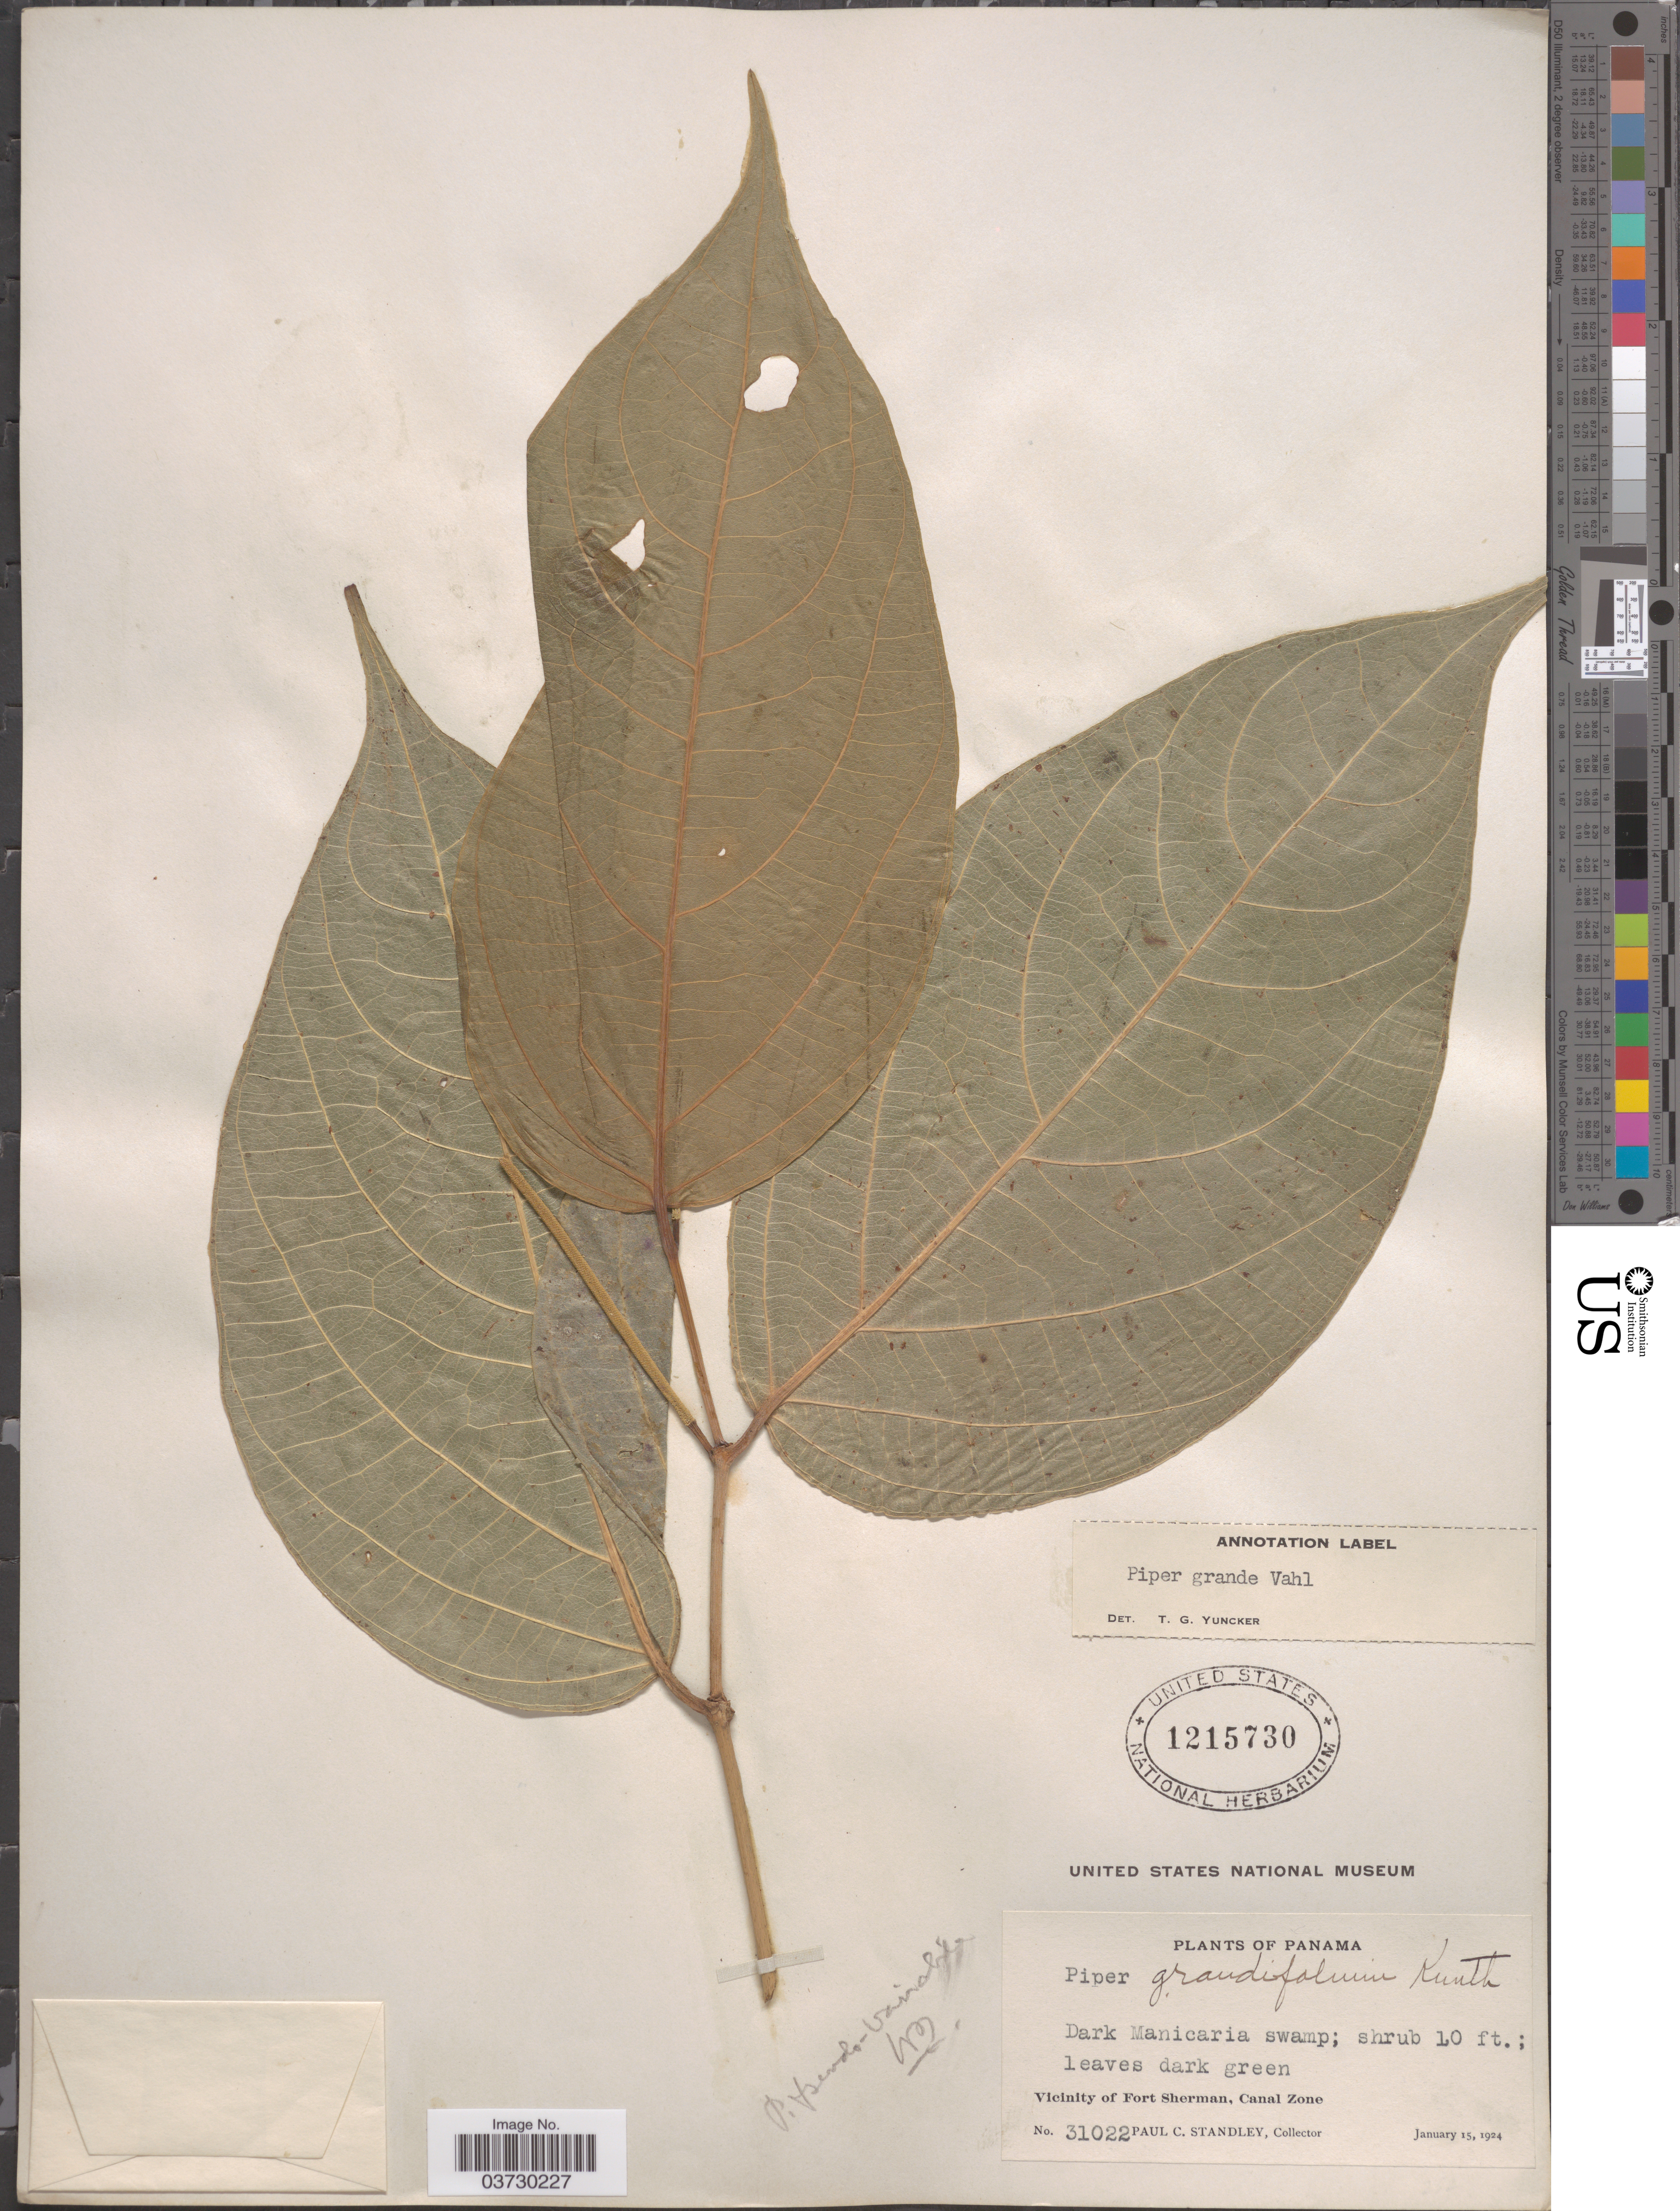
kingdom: Plantae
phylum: Tracheophyta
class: Magnoliopsida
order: Piperales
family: Piperaceae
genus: Piper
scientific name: Piper grande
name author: Vahl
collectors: P. C. Standley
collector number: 31022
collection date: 1924-01-15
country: Panama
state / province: Colón / Panamá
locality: Vicinity of Fort Sherman, Canal Zone.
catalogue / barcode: US 1215730